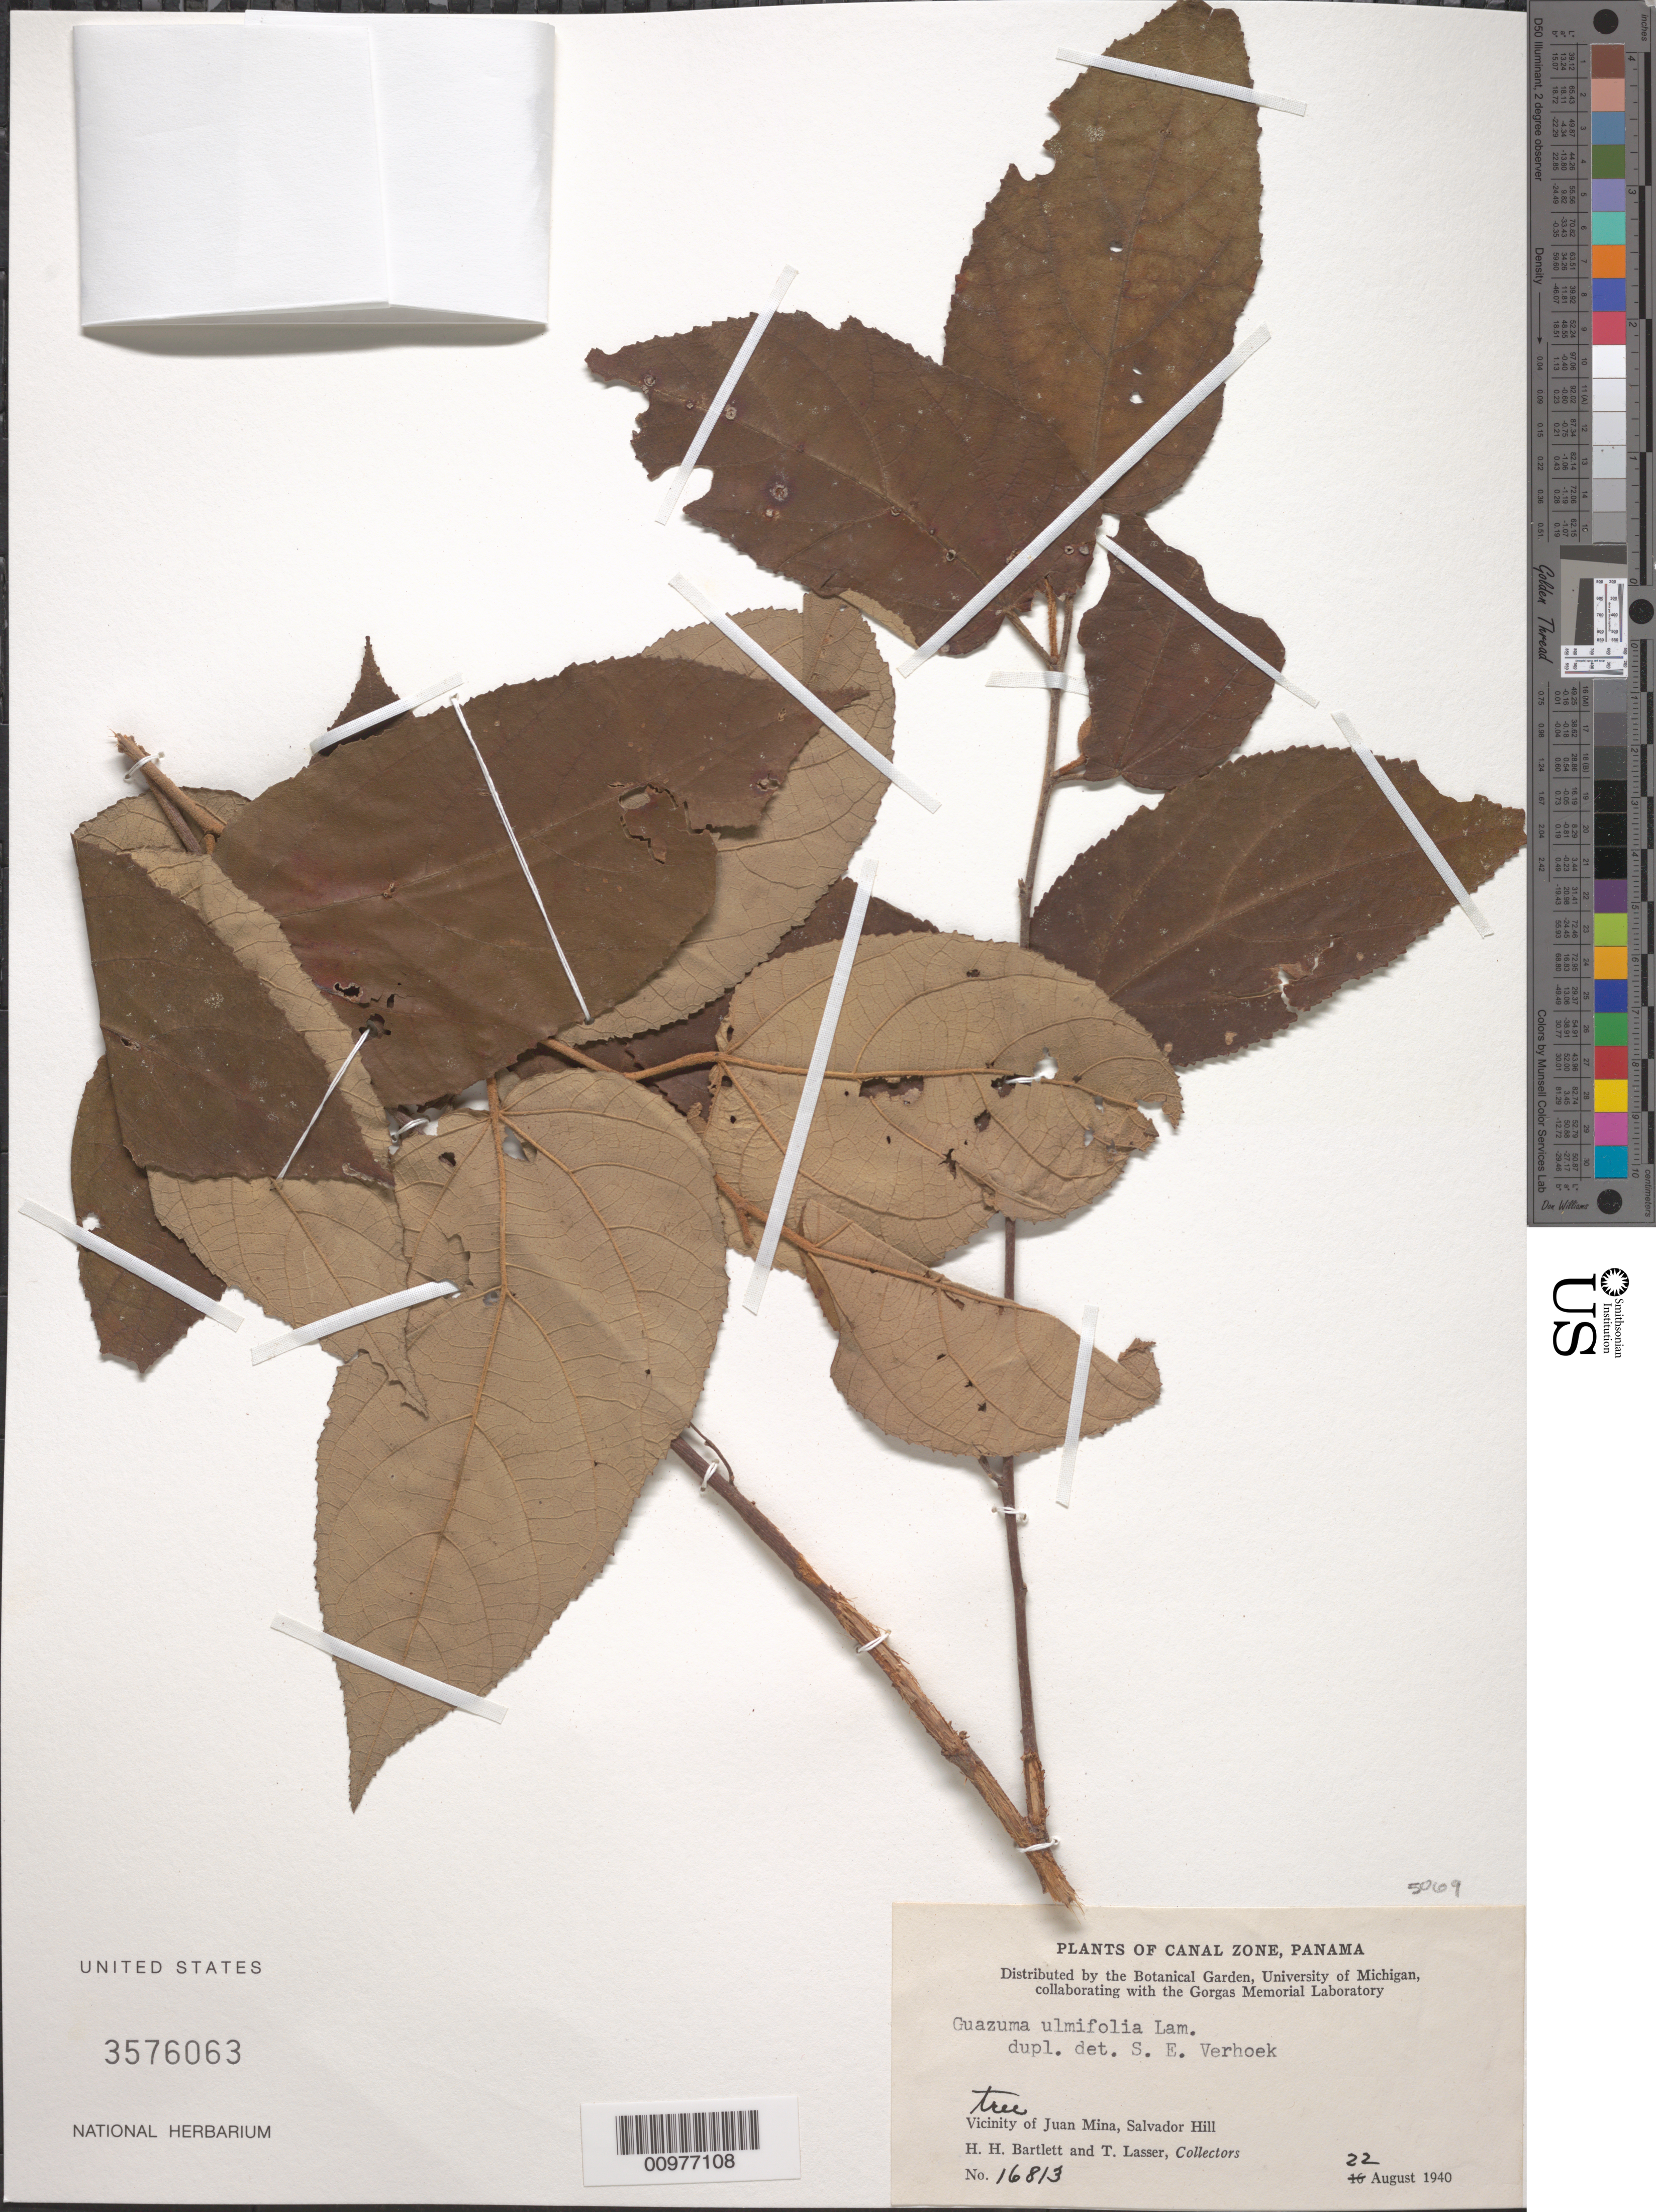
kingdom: Plantae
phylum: Tracheophyta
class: Magnoliopsida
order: Malvales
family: Malvaceae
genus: Guazuma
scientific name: Guazuma ulmifolia var. ulmifolia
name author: Lam.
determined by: Verhoek, S. E.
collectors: H. H. Bartlett & T. Lasser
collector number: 16813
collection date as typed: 22 August 1940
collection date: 1940-08-22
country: Panama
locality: Vicinity of Juan Mina, Salvador Hill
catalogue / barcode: US 3576063